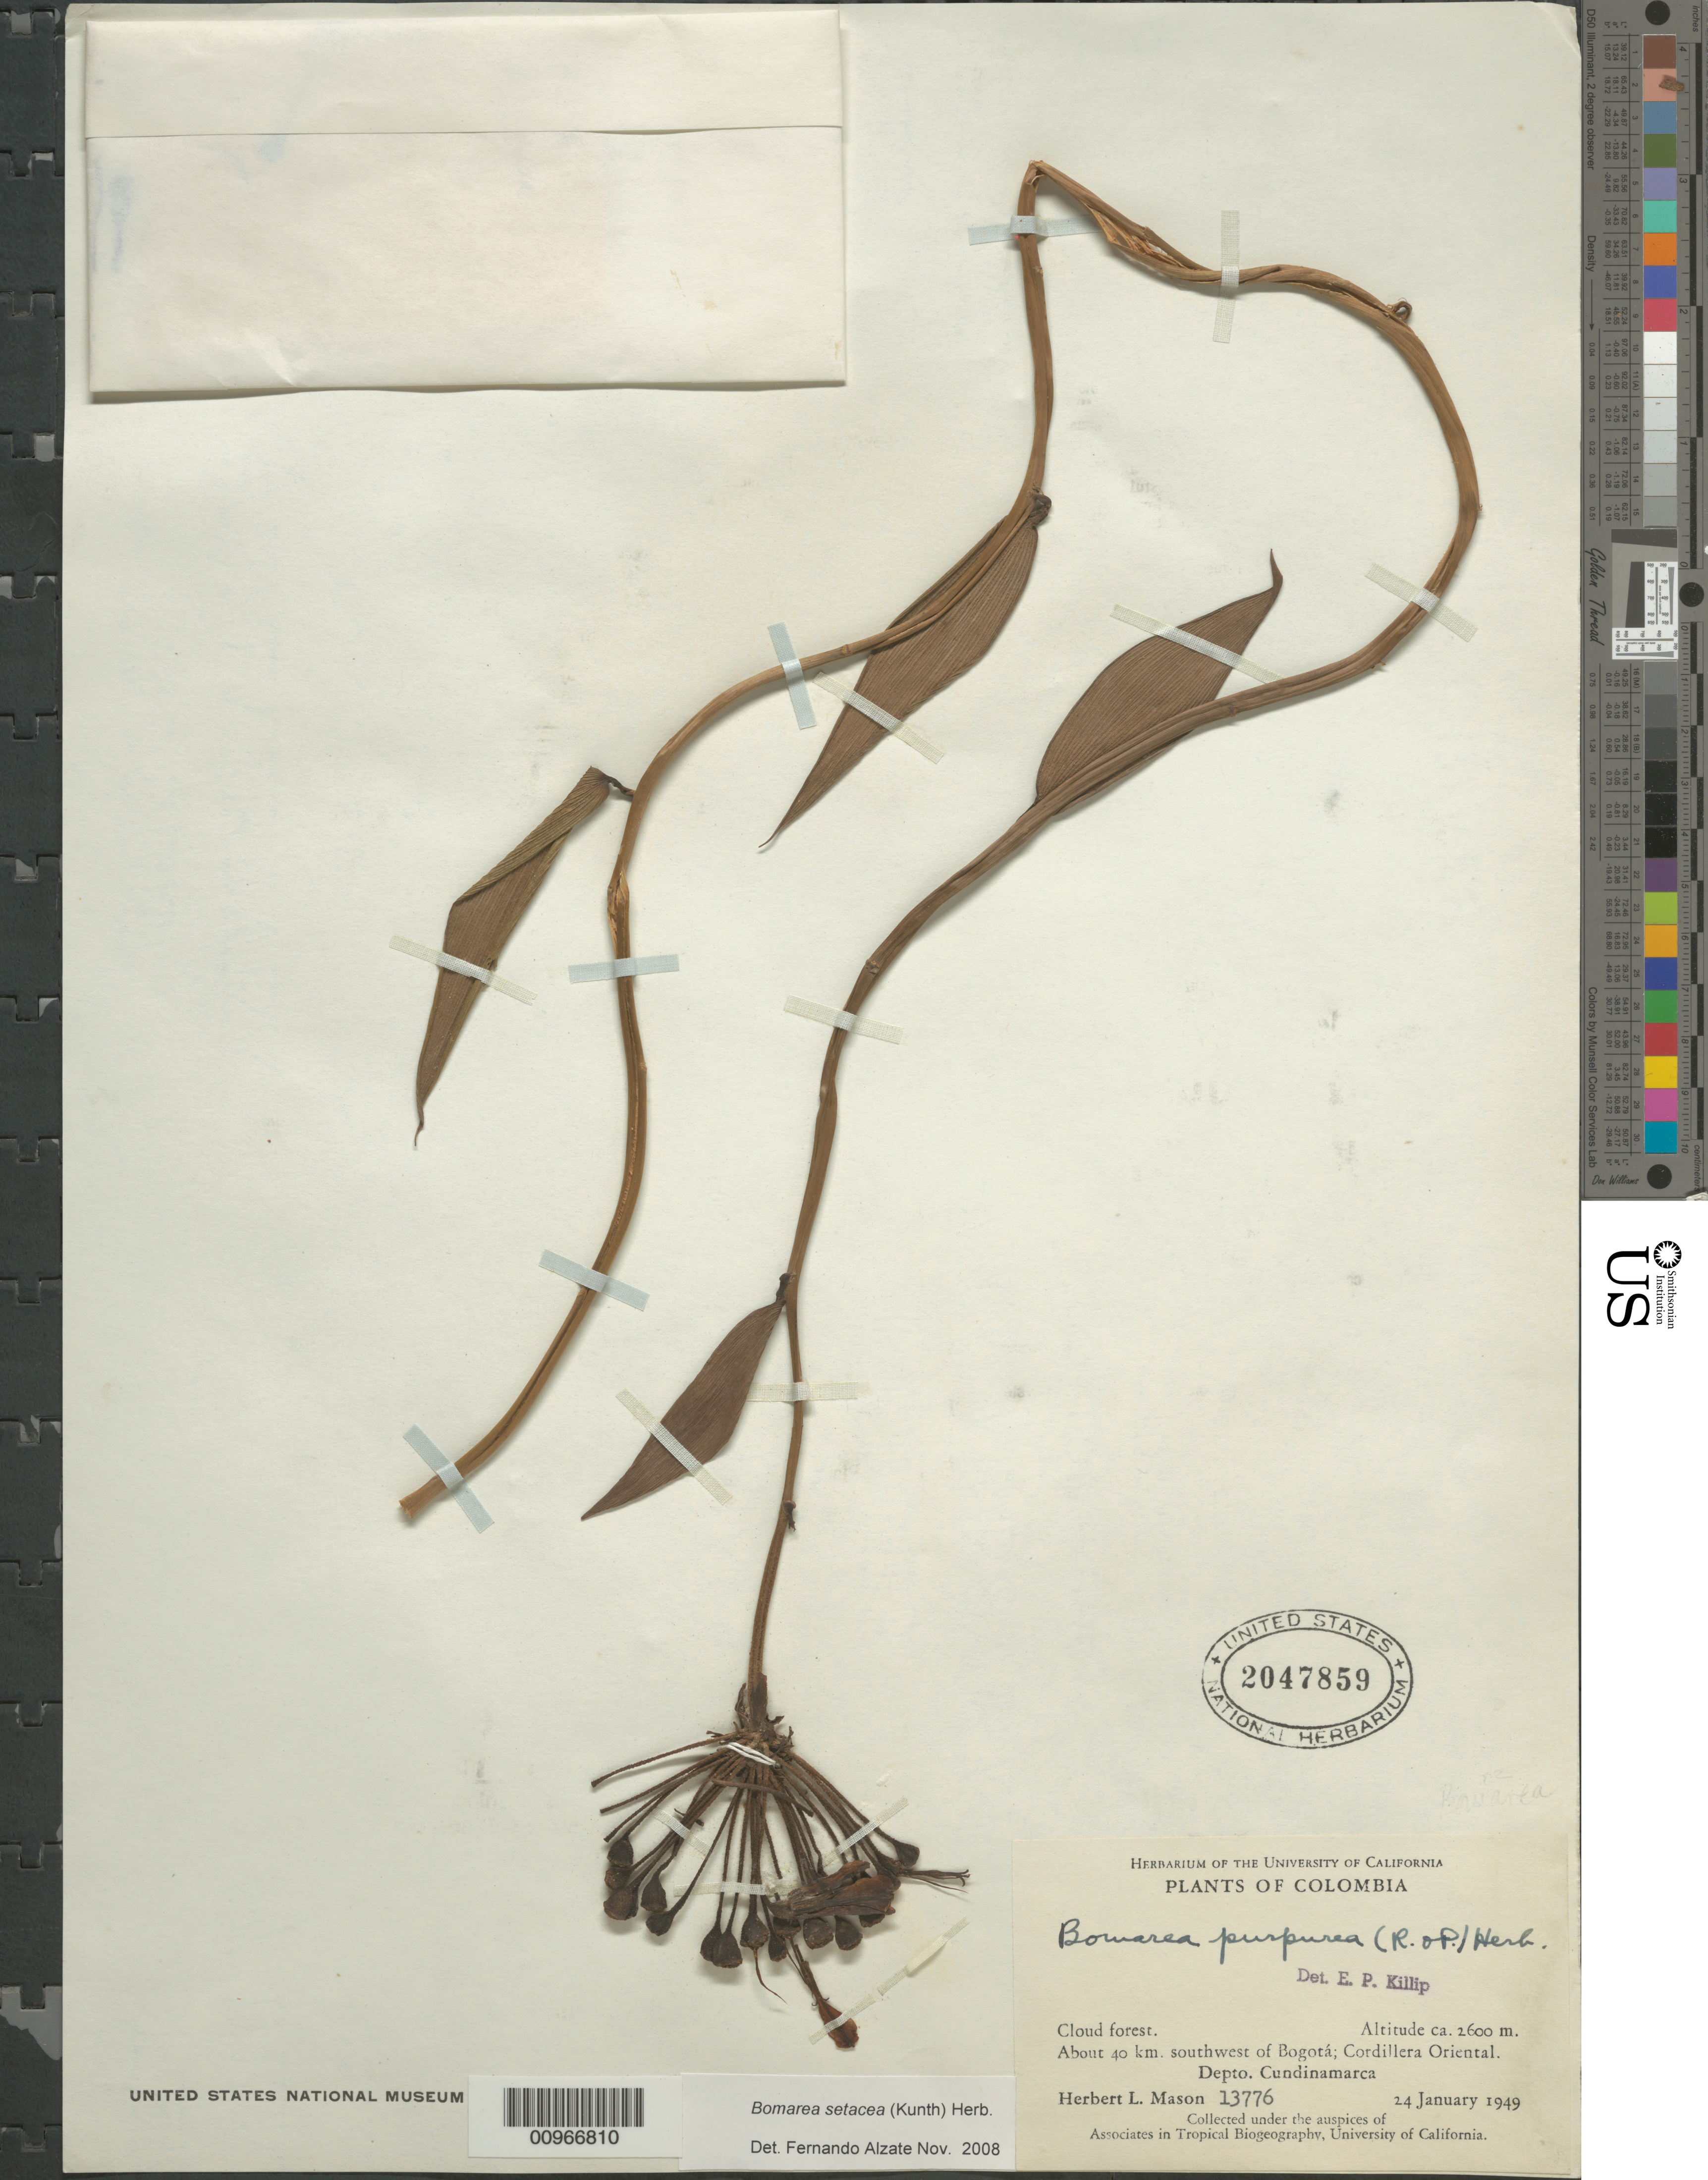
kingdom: Plantae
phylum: Tracheophyta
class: Liliopsida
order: Liliales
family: Alstroemeriaceae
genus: Bomarea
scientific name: Bomarea setacea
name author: (Ruiz & Pav.) Herb.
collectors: H. L. Mason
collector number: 13776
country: Colombia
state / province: Cundinamarca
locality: SW of Bogota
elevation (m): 2600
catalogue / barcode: US 2047859